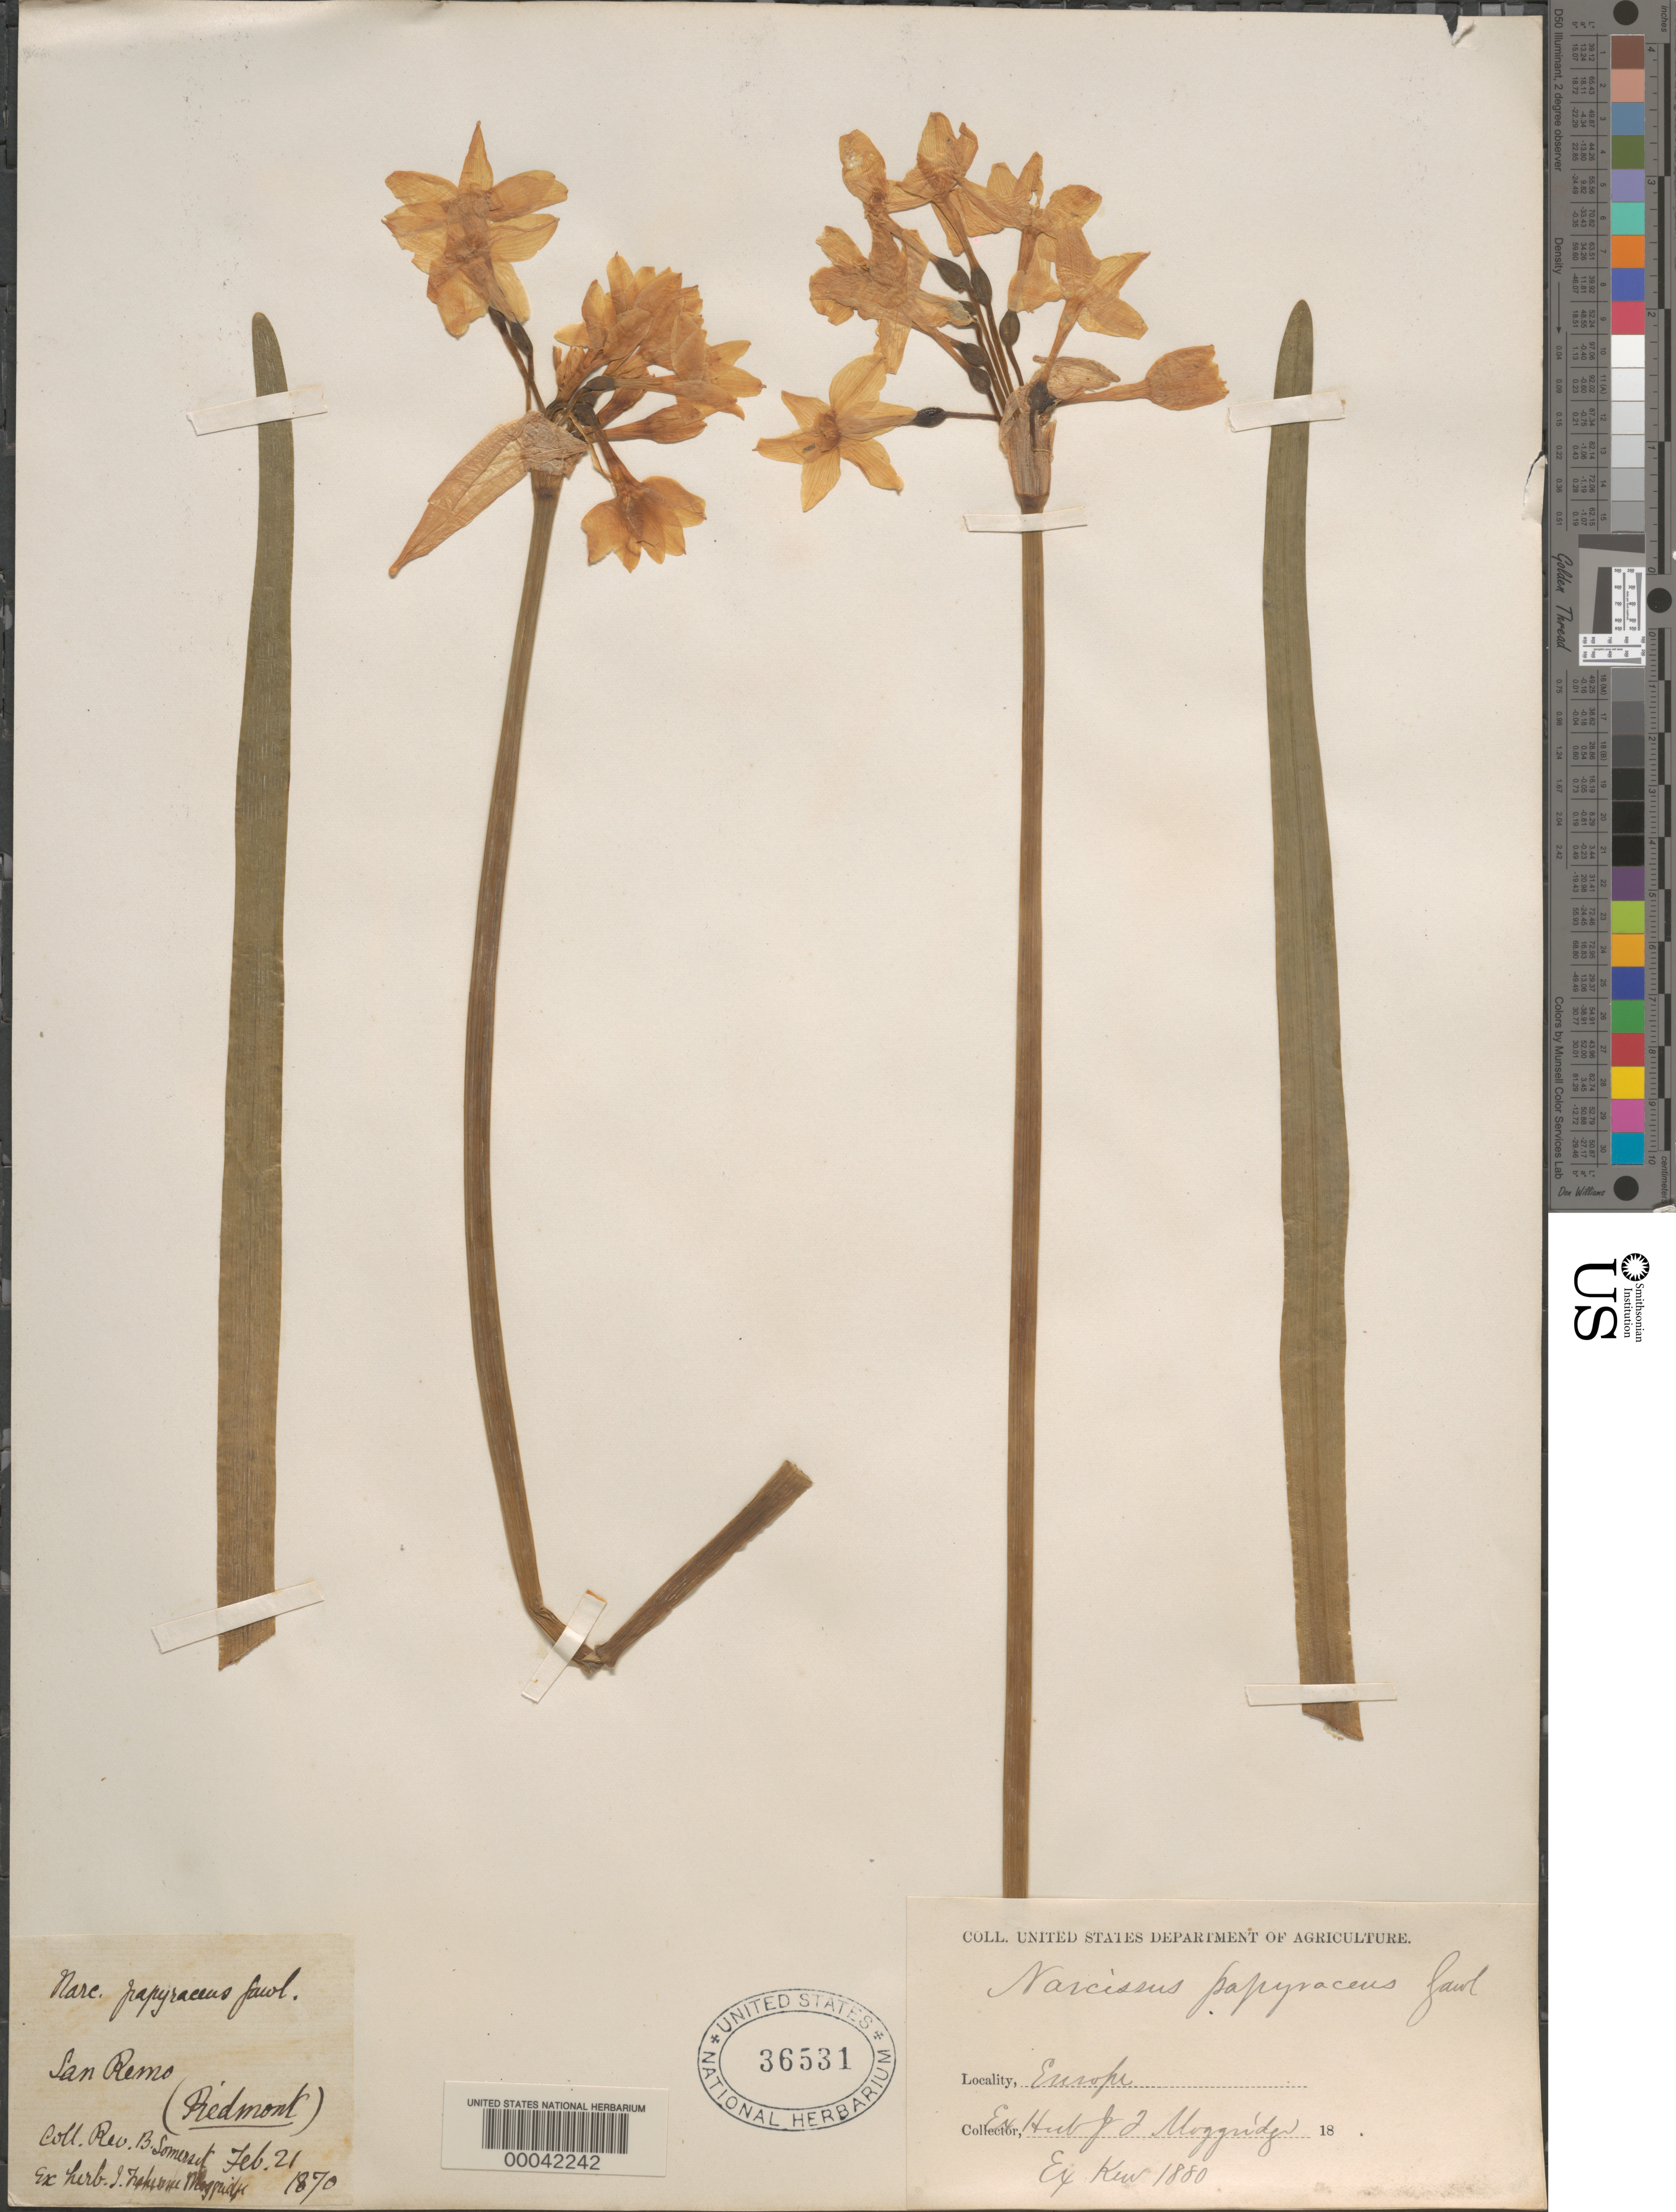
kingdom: Plantae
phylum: Tracheophyta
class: Liliopsida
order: Asparagales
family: Amaryllidaceae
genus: Narcissus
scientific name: Narcissus papyraceus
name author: Ker Gawl.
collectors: B. Somerset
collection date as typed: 21 Feb 1870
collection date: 1870-02-21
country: Italy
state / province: Liguria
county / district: Imperia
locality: San remo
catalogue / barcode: US 36531